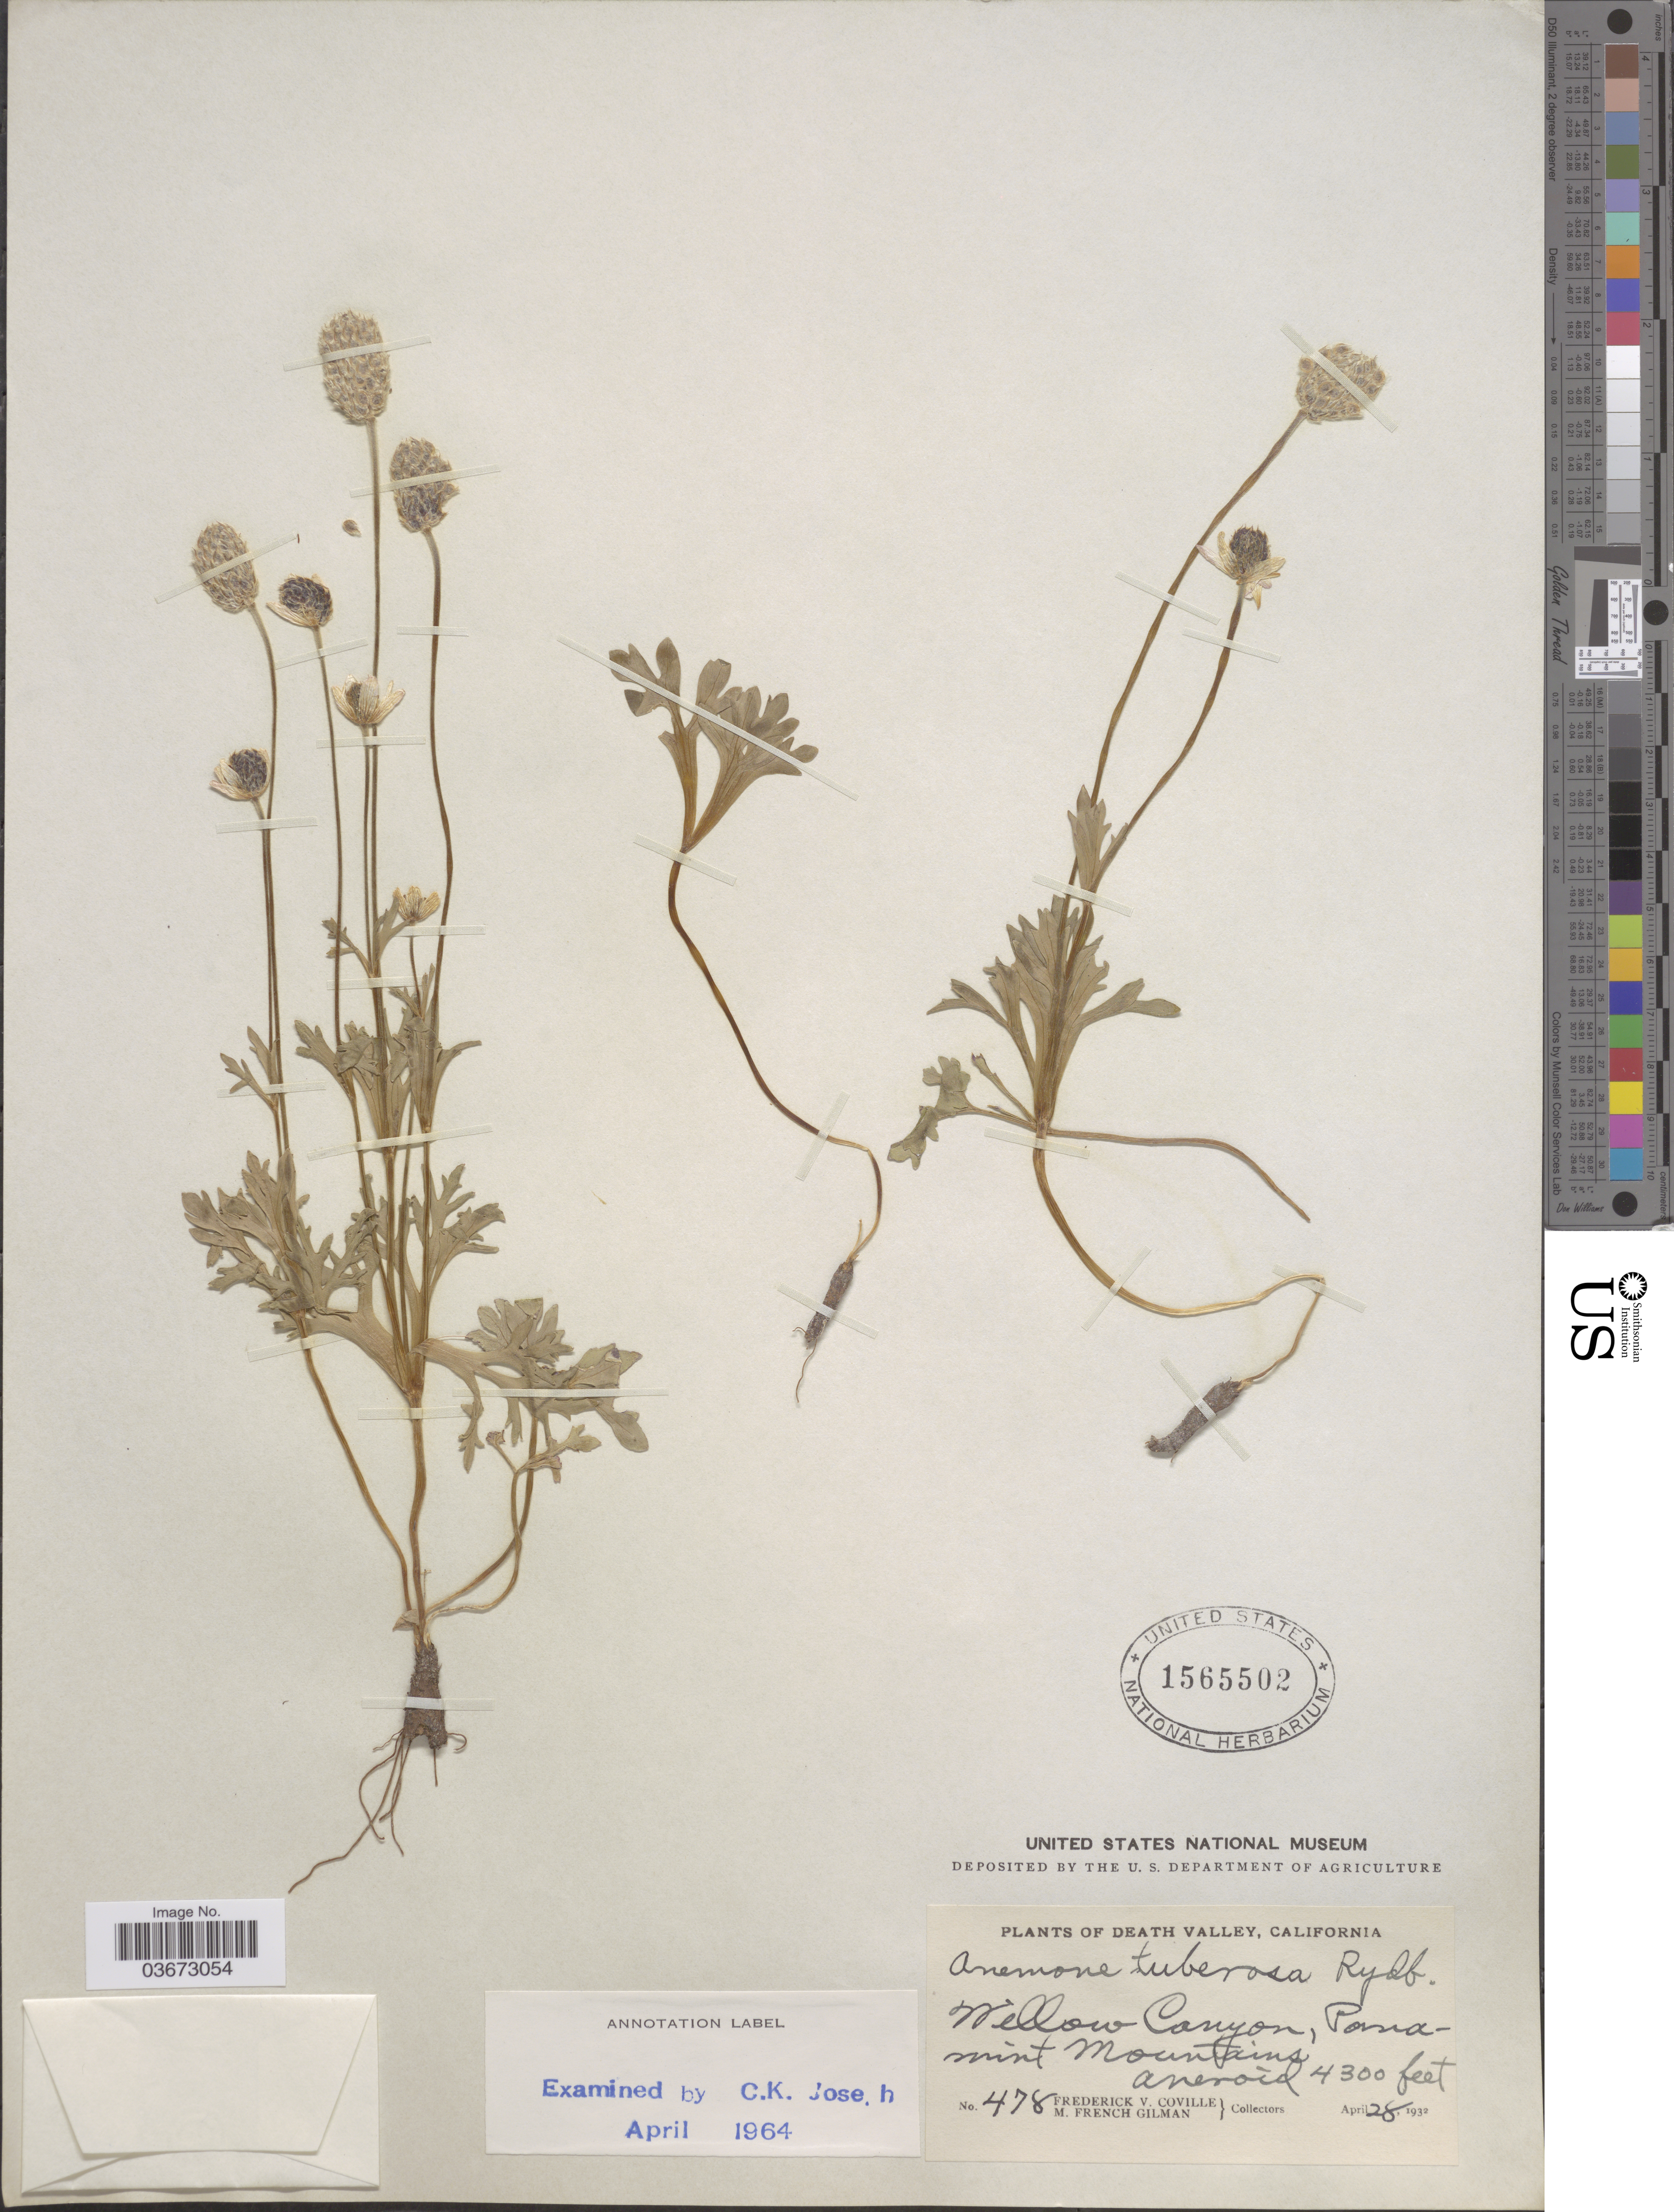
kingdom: Plantae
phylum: Tracheophyta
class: Magnoliopsida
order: Ranunculales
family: Ranunculaceae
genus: Anemone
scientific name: Anemone tuberosa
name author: Rydb.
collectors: F. V. Coville & M. F. Gilman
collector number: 478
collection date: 1932-04-28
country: United States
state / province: California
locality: Death Valley. Willow Canyon, Panamint Mountains aneroid.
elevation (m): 1311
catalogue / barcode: US 1565502